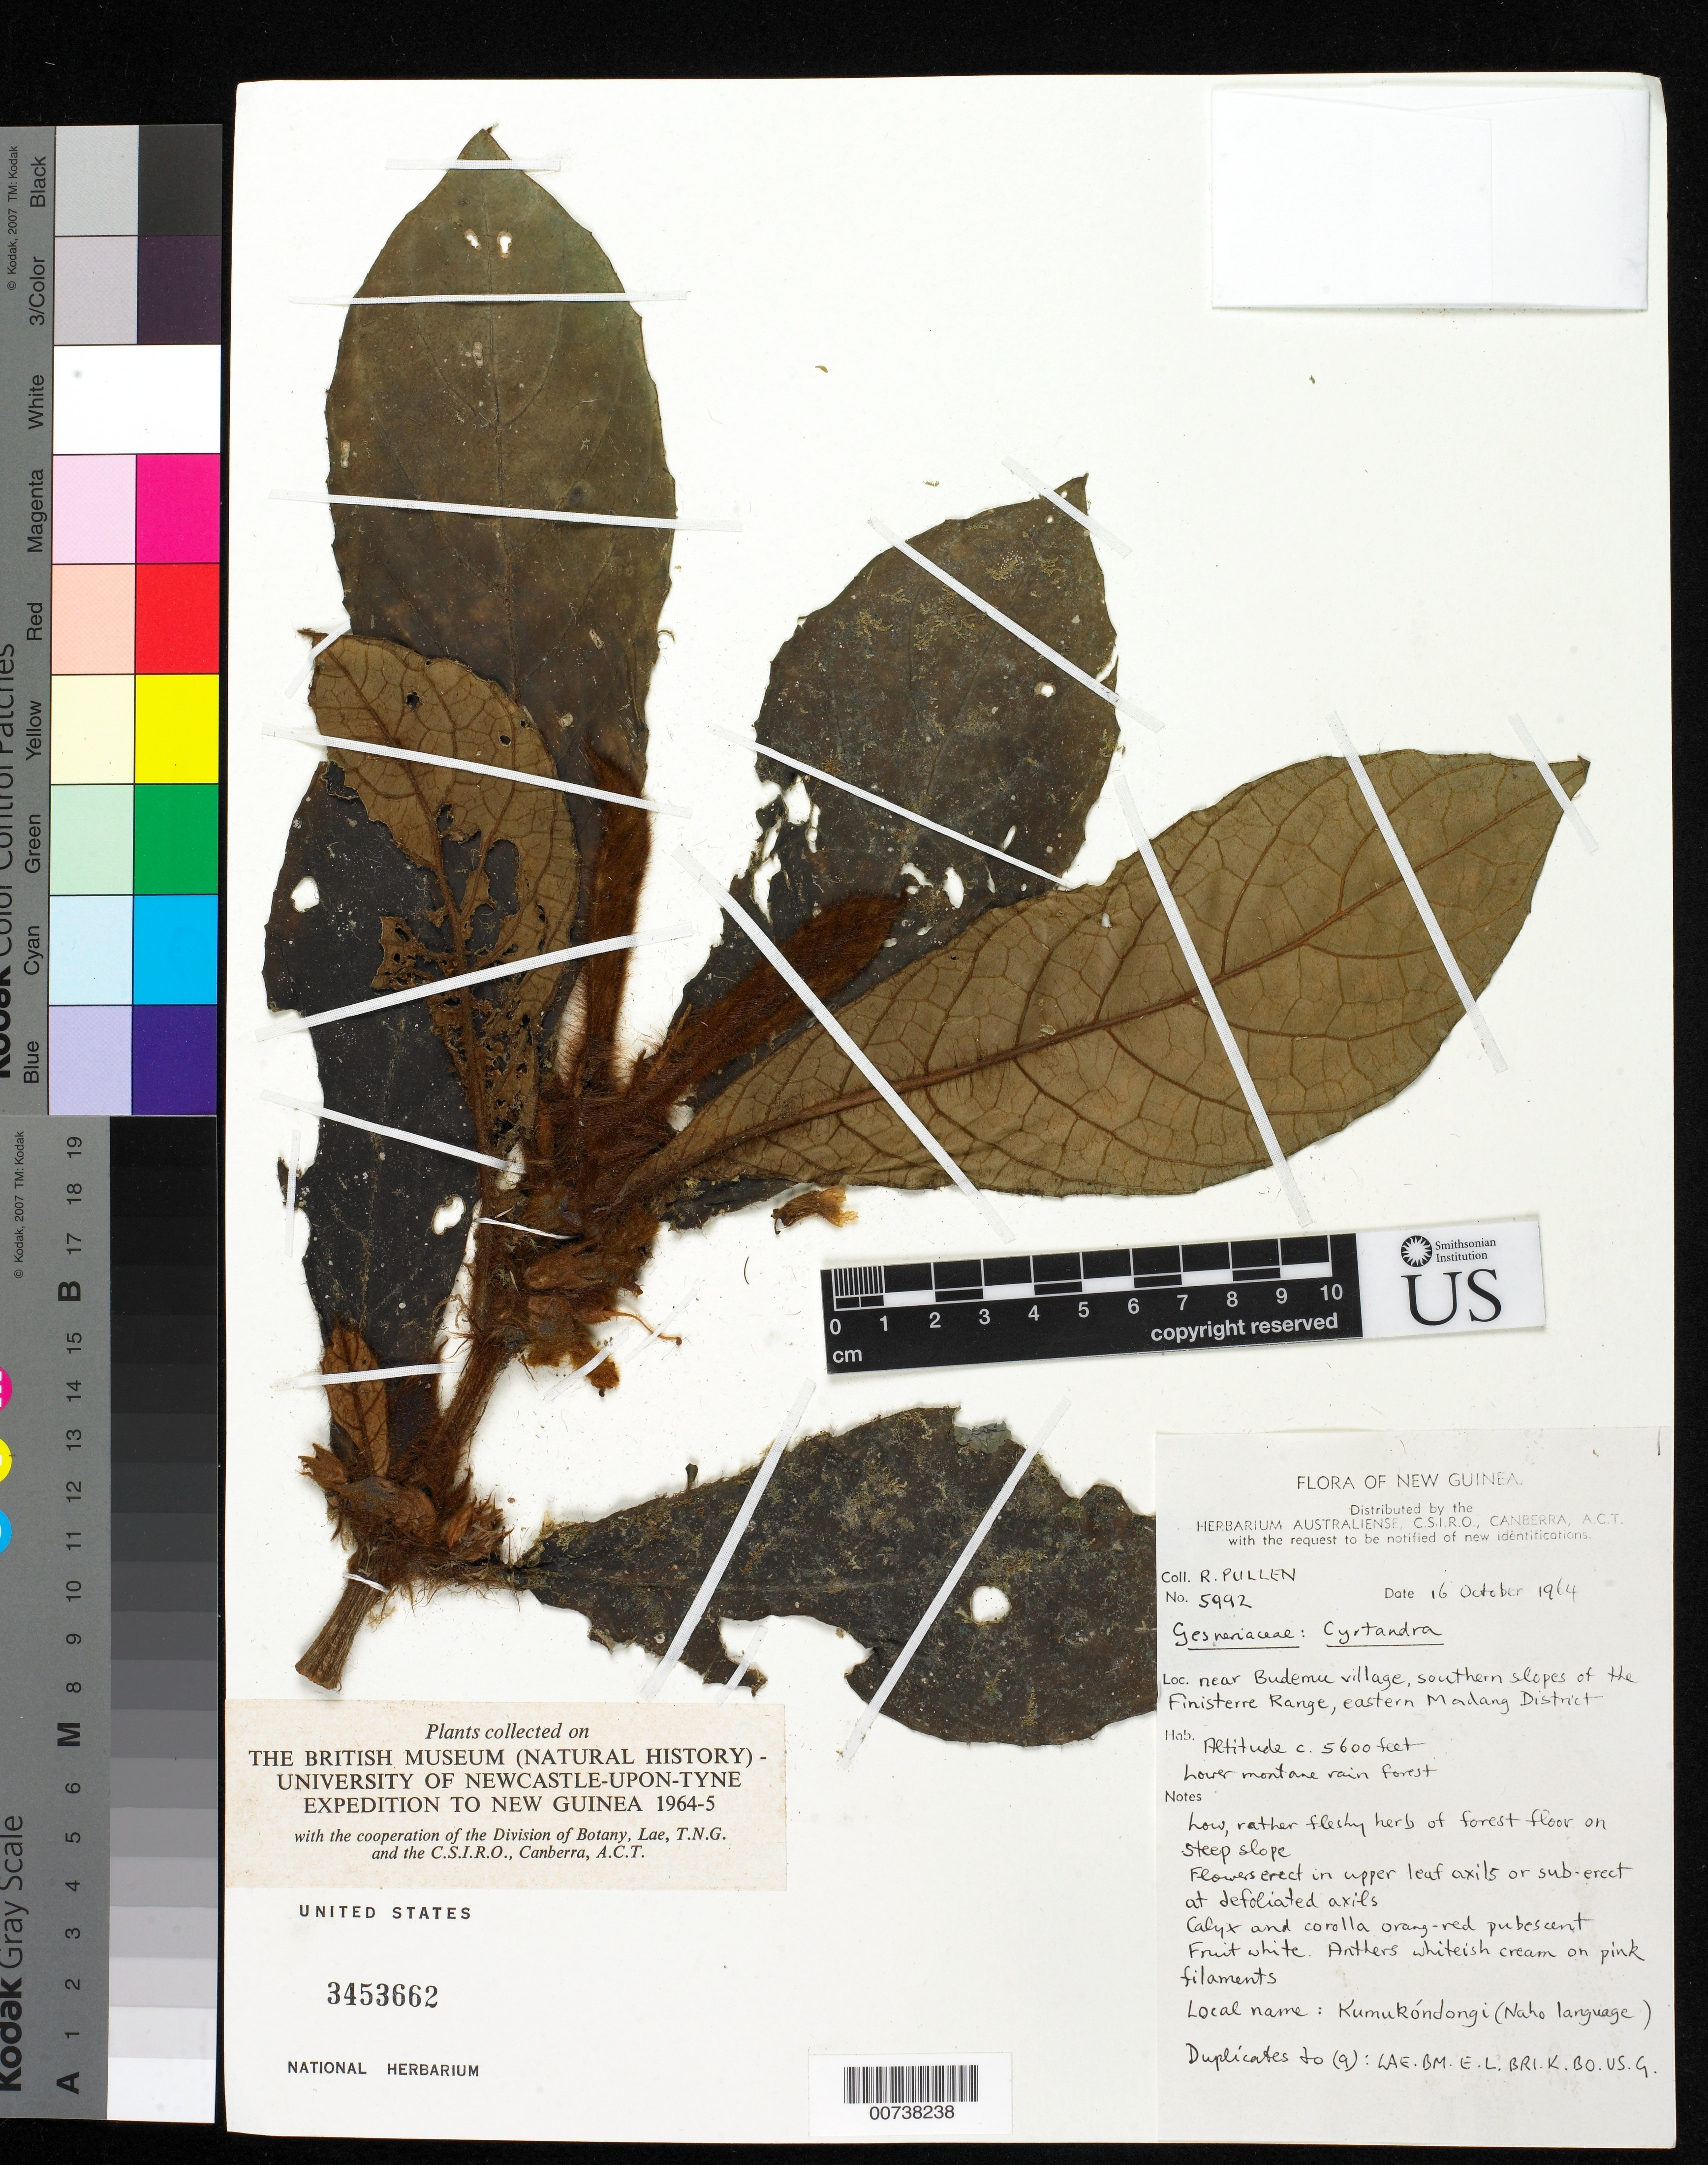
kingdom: Plantae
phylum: Tracheophyta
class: Magnoliopsida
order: Lamiales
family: Gesneriaceae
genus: Cyrtandra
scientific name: Cyrtandra sp.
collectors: R. Pullen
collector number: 5992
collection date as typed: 16 Oct 1964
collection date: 1964-10-16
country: Papua New Guinea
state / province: Madang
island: New Guinea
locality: Near Budemu village, southern slopes of the Finisterre Range, eastern Madang District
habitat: Lower montane rain forest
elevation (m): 1707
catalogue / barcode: US 3453662